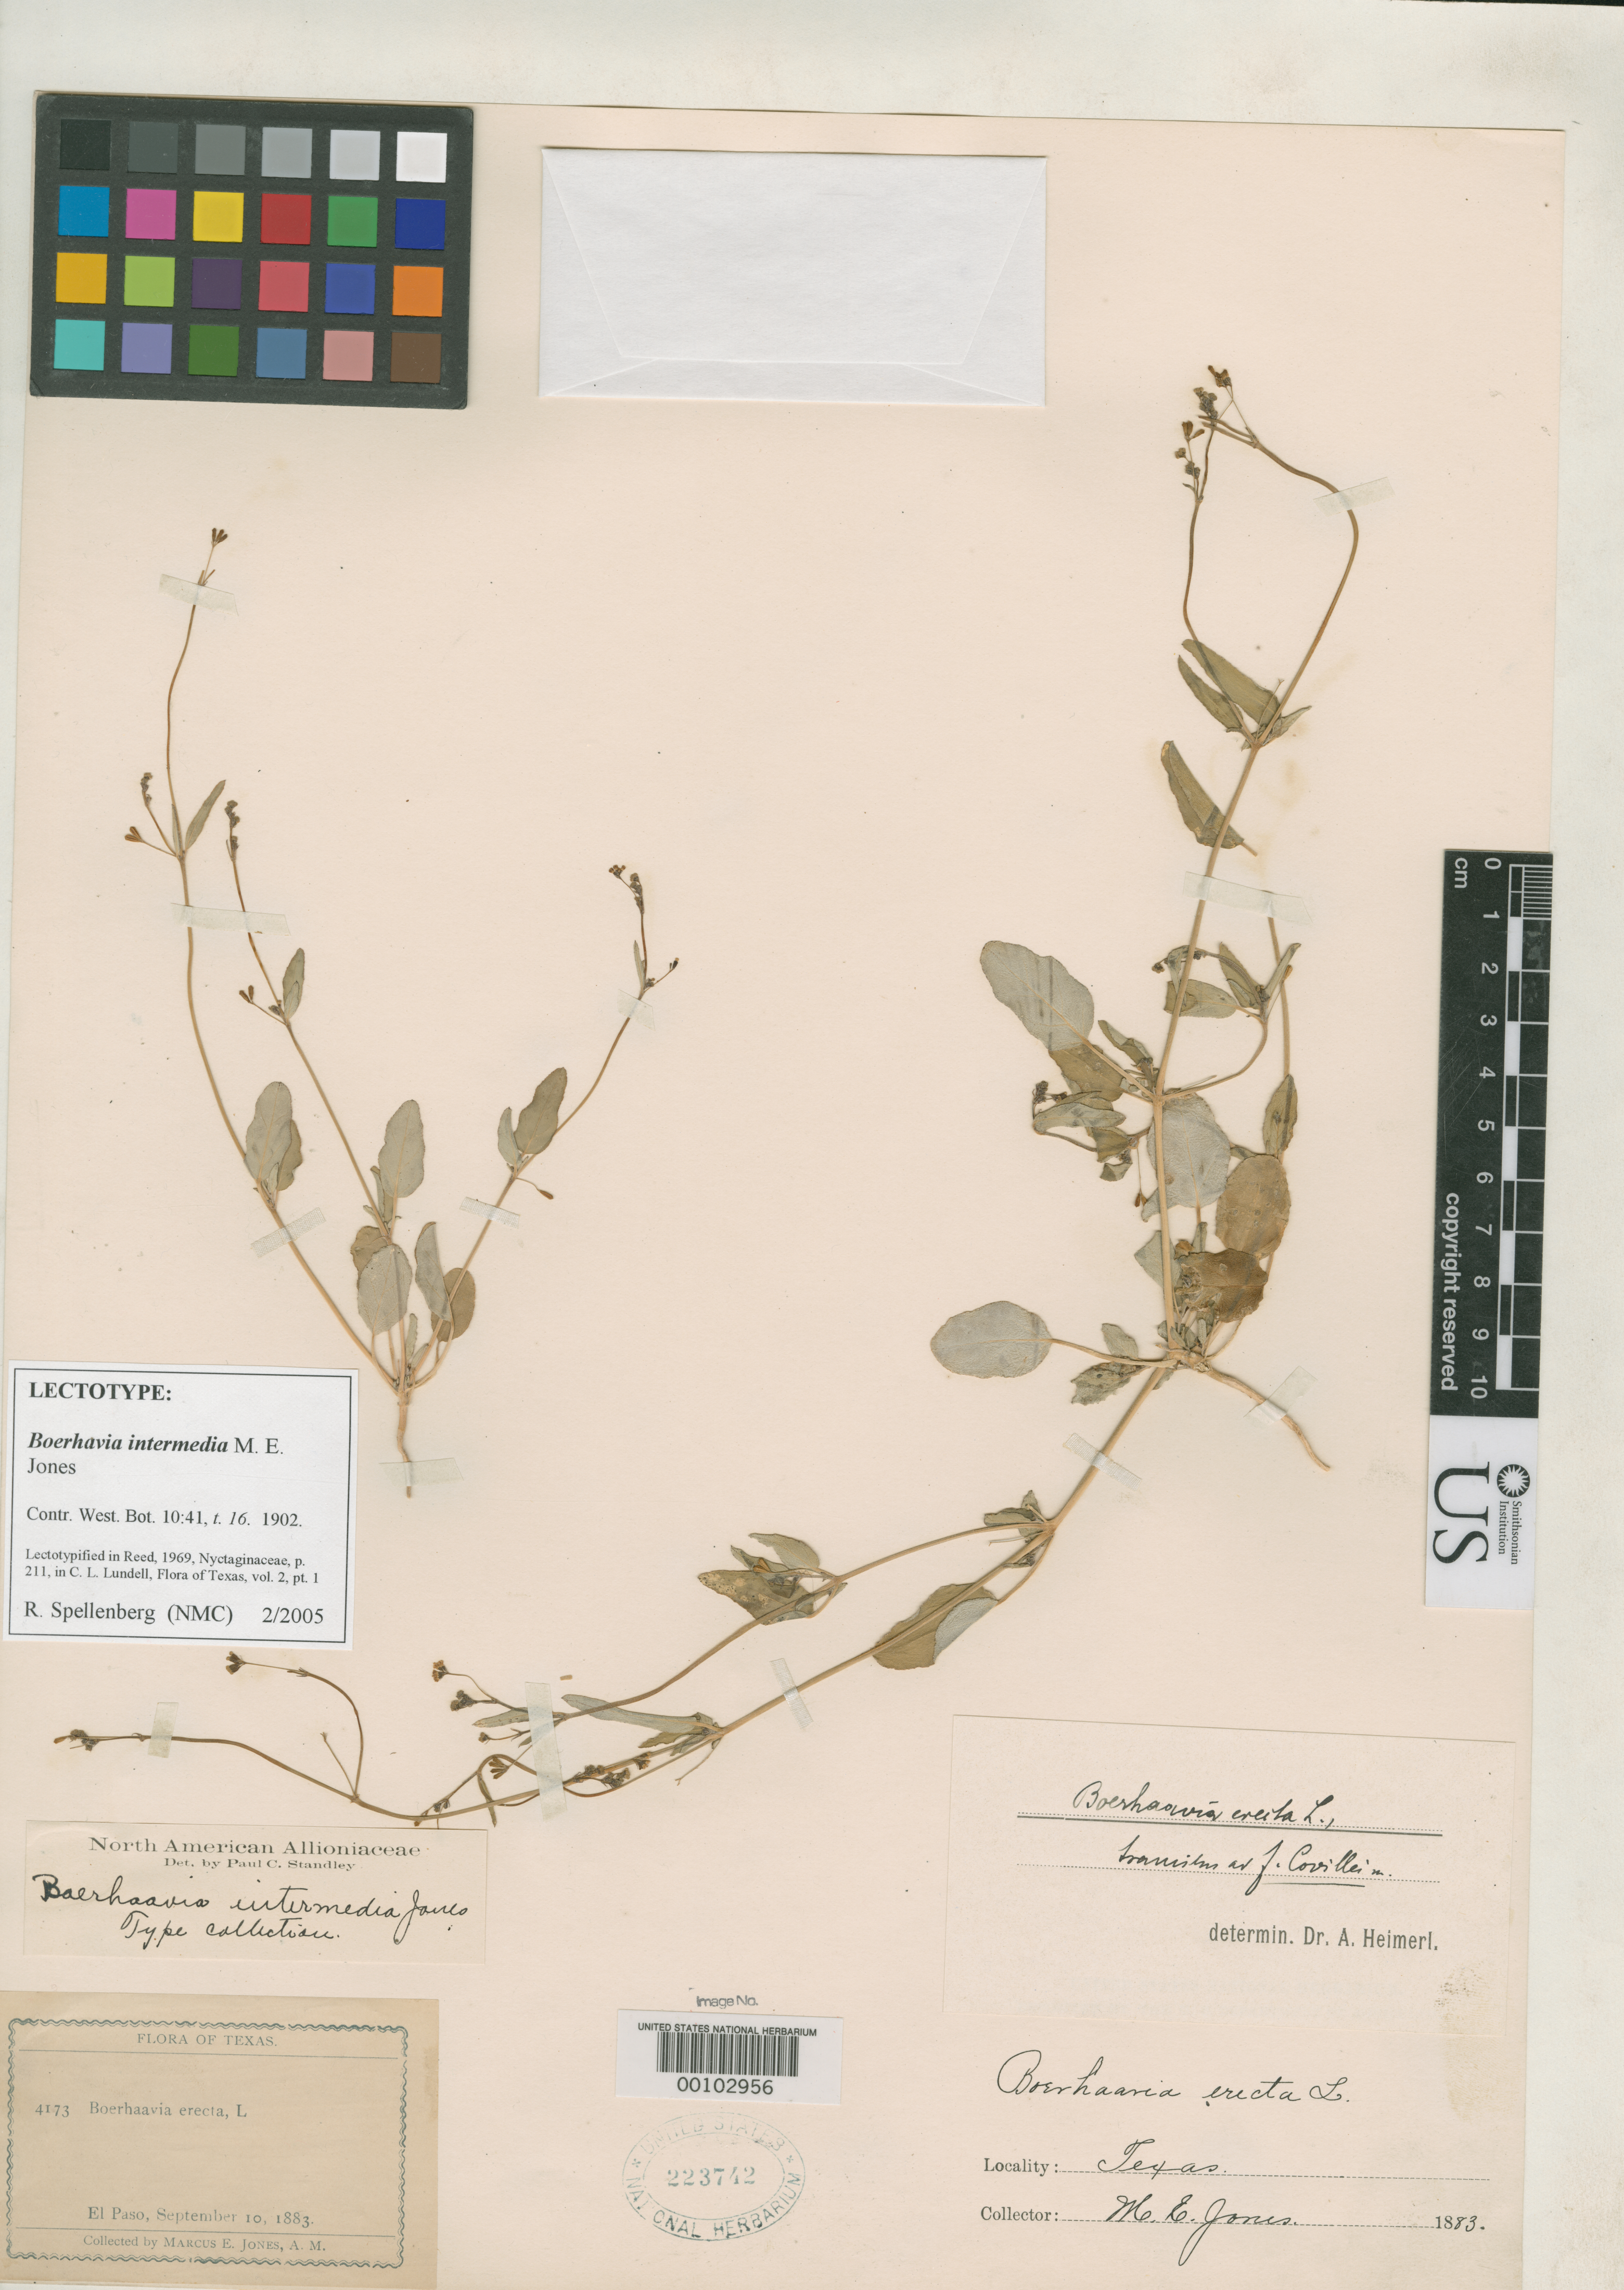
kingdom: Plantae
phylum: Tracheophyta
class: Magnoliopsida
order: Caryophyllales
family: Nyctaginaceae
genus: Boerhavia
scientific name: Boerhavia intermedia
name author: M.E. Jones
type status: Isotype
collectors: M. E. Jones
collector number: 4173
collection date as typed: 10 Sep 1883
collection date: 1883-09-10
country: United States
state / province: Texas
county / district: El Paso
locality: El Paso.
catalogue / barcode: US 223742